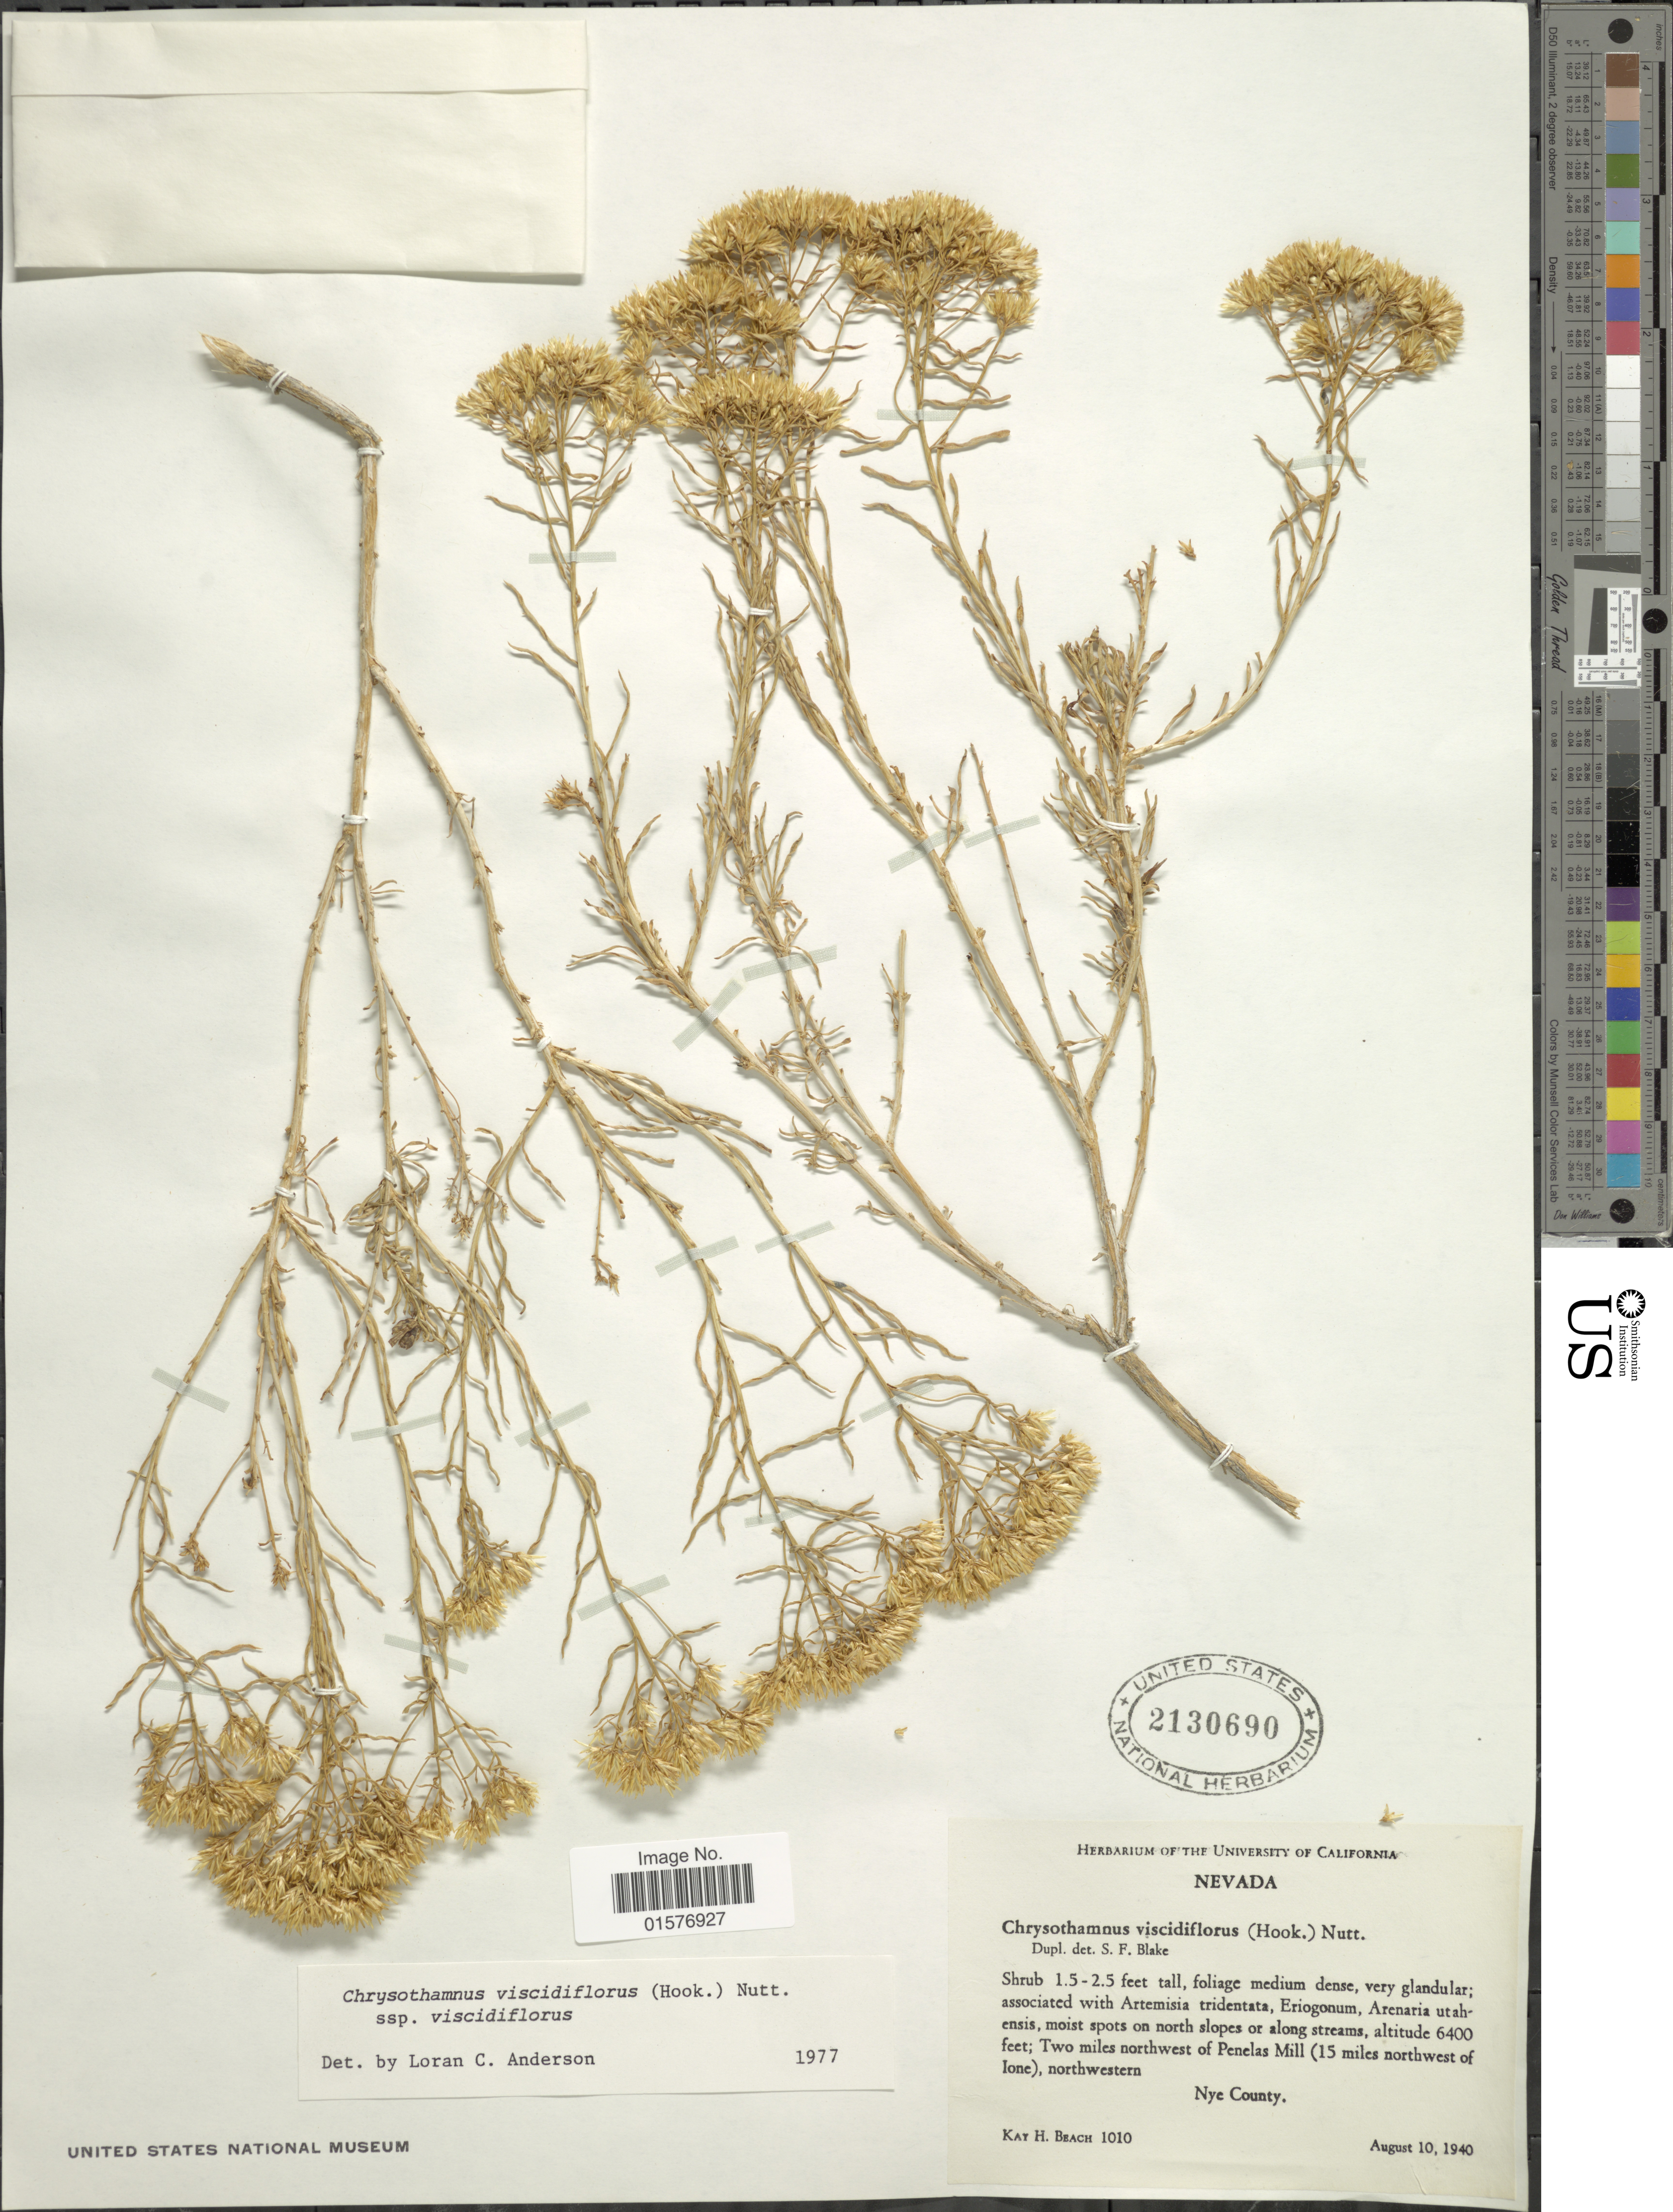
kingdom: Plantae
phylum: Tracheophyta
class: Magnoliopsida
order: Asterales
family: Asteraceae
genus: Chrysothamnus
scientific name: Chrysothamnus viscidiflorus subsp. viscidiflorus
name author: (Hook.) Nutt.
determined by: Urbatsch, Lowell E., Curator (LSU), Louisiana State University (UNITED STATES)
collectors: K. H. Beach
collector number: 1010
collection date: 1940-08-10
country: United States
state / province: Nevada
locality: Two miles northwest of Penelas Mill (15 miles northwest of Ione), northwestern Nye County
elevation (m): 1951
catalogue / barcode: US 2130690